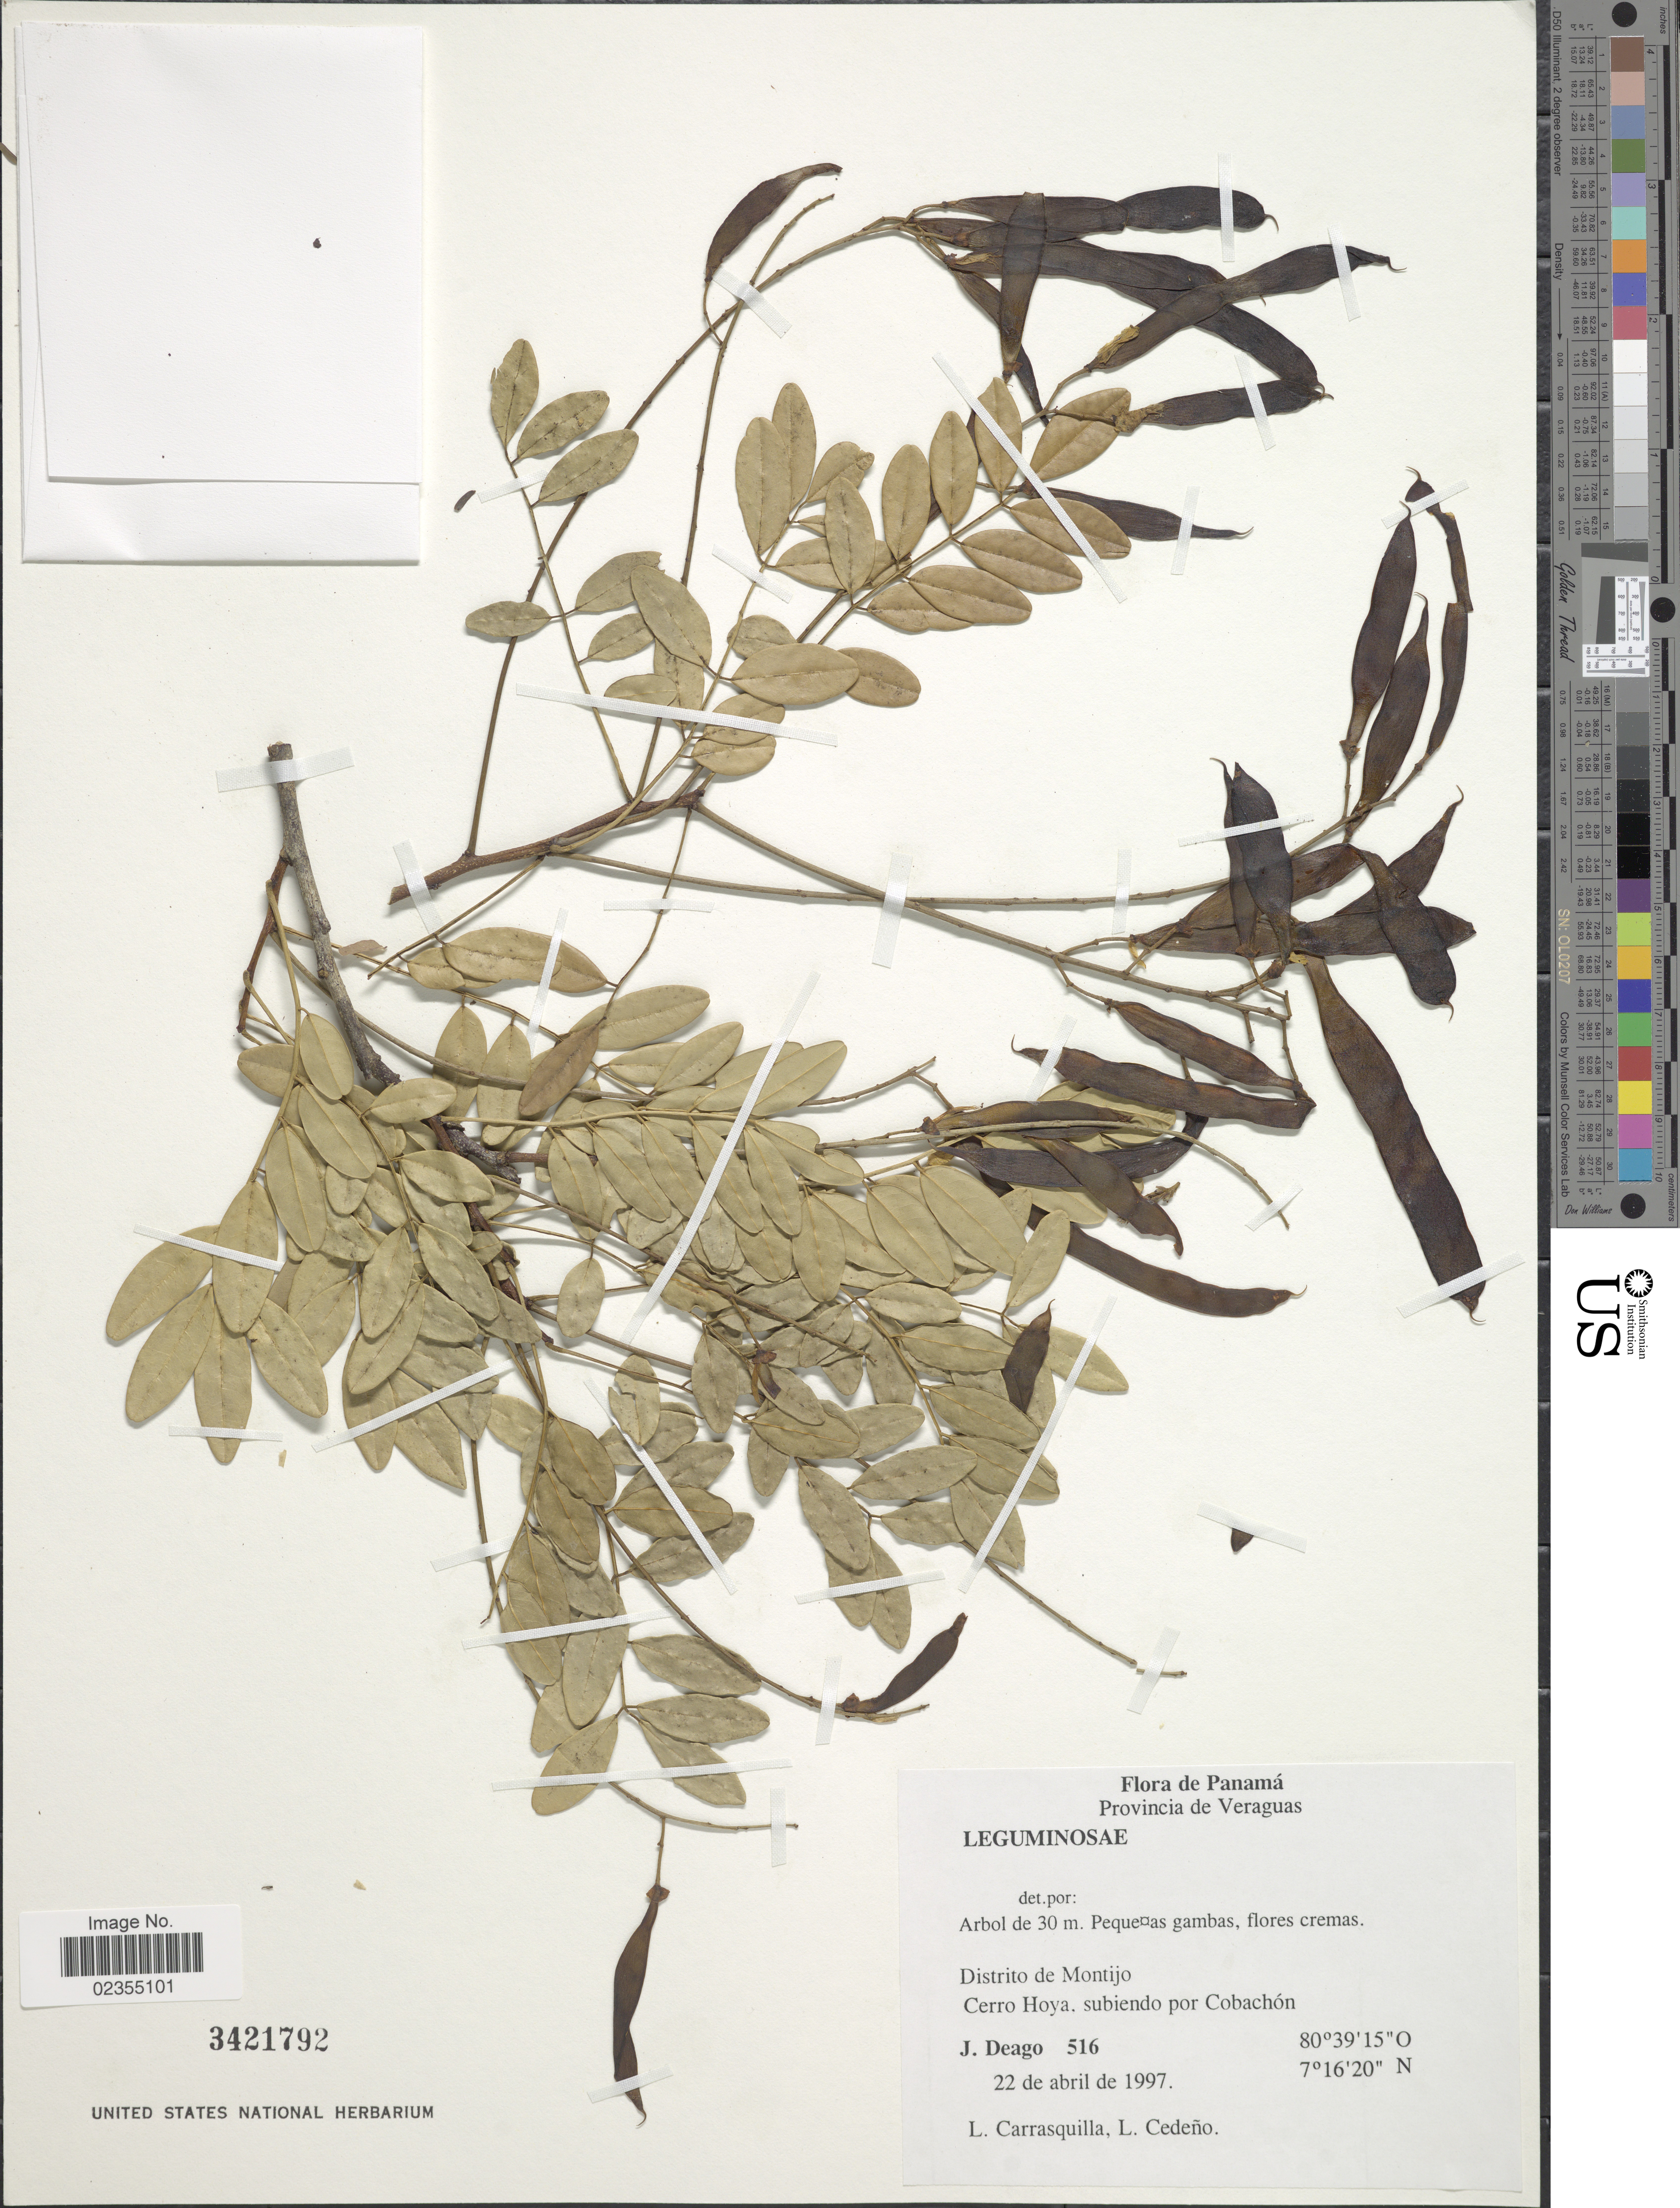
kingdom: Plantae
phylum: Tracheophyta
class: Magnoliopsida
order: Fabales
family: Fabaceae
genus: Lonchocarpus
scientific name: Lonchocarpus sp.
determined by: Trujillo, A. M.; Londoño-Echeverri, Y.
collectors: J. Deago, L. Carrasquilla & L. Cedeño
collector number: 516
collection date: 1997-04-22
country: Panama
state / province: Veraguas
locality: Distrito de Montijo. Cerro Hoya. subiendo por Cobachón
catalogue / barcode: US 3421792